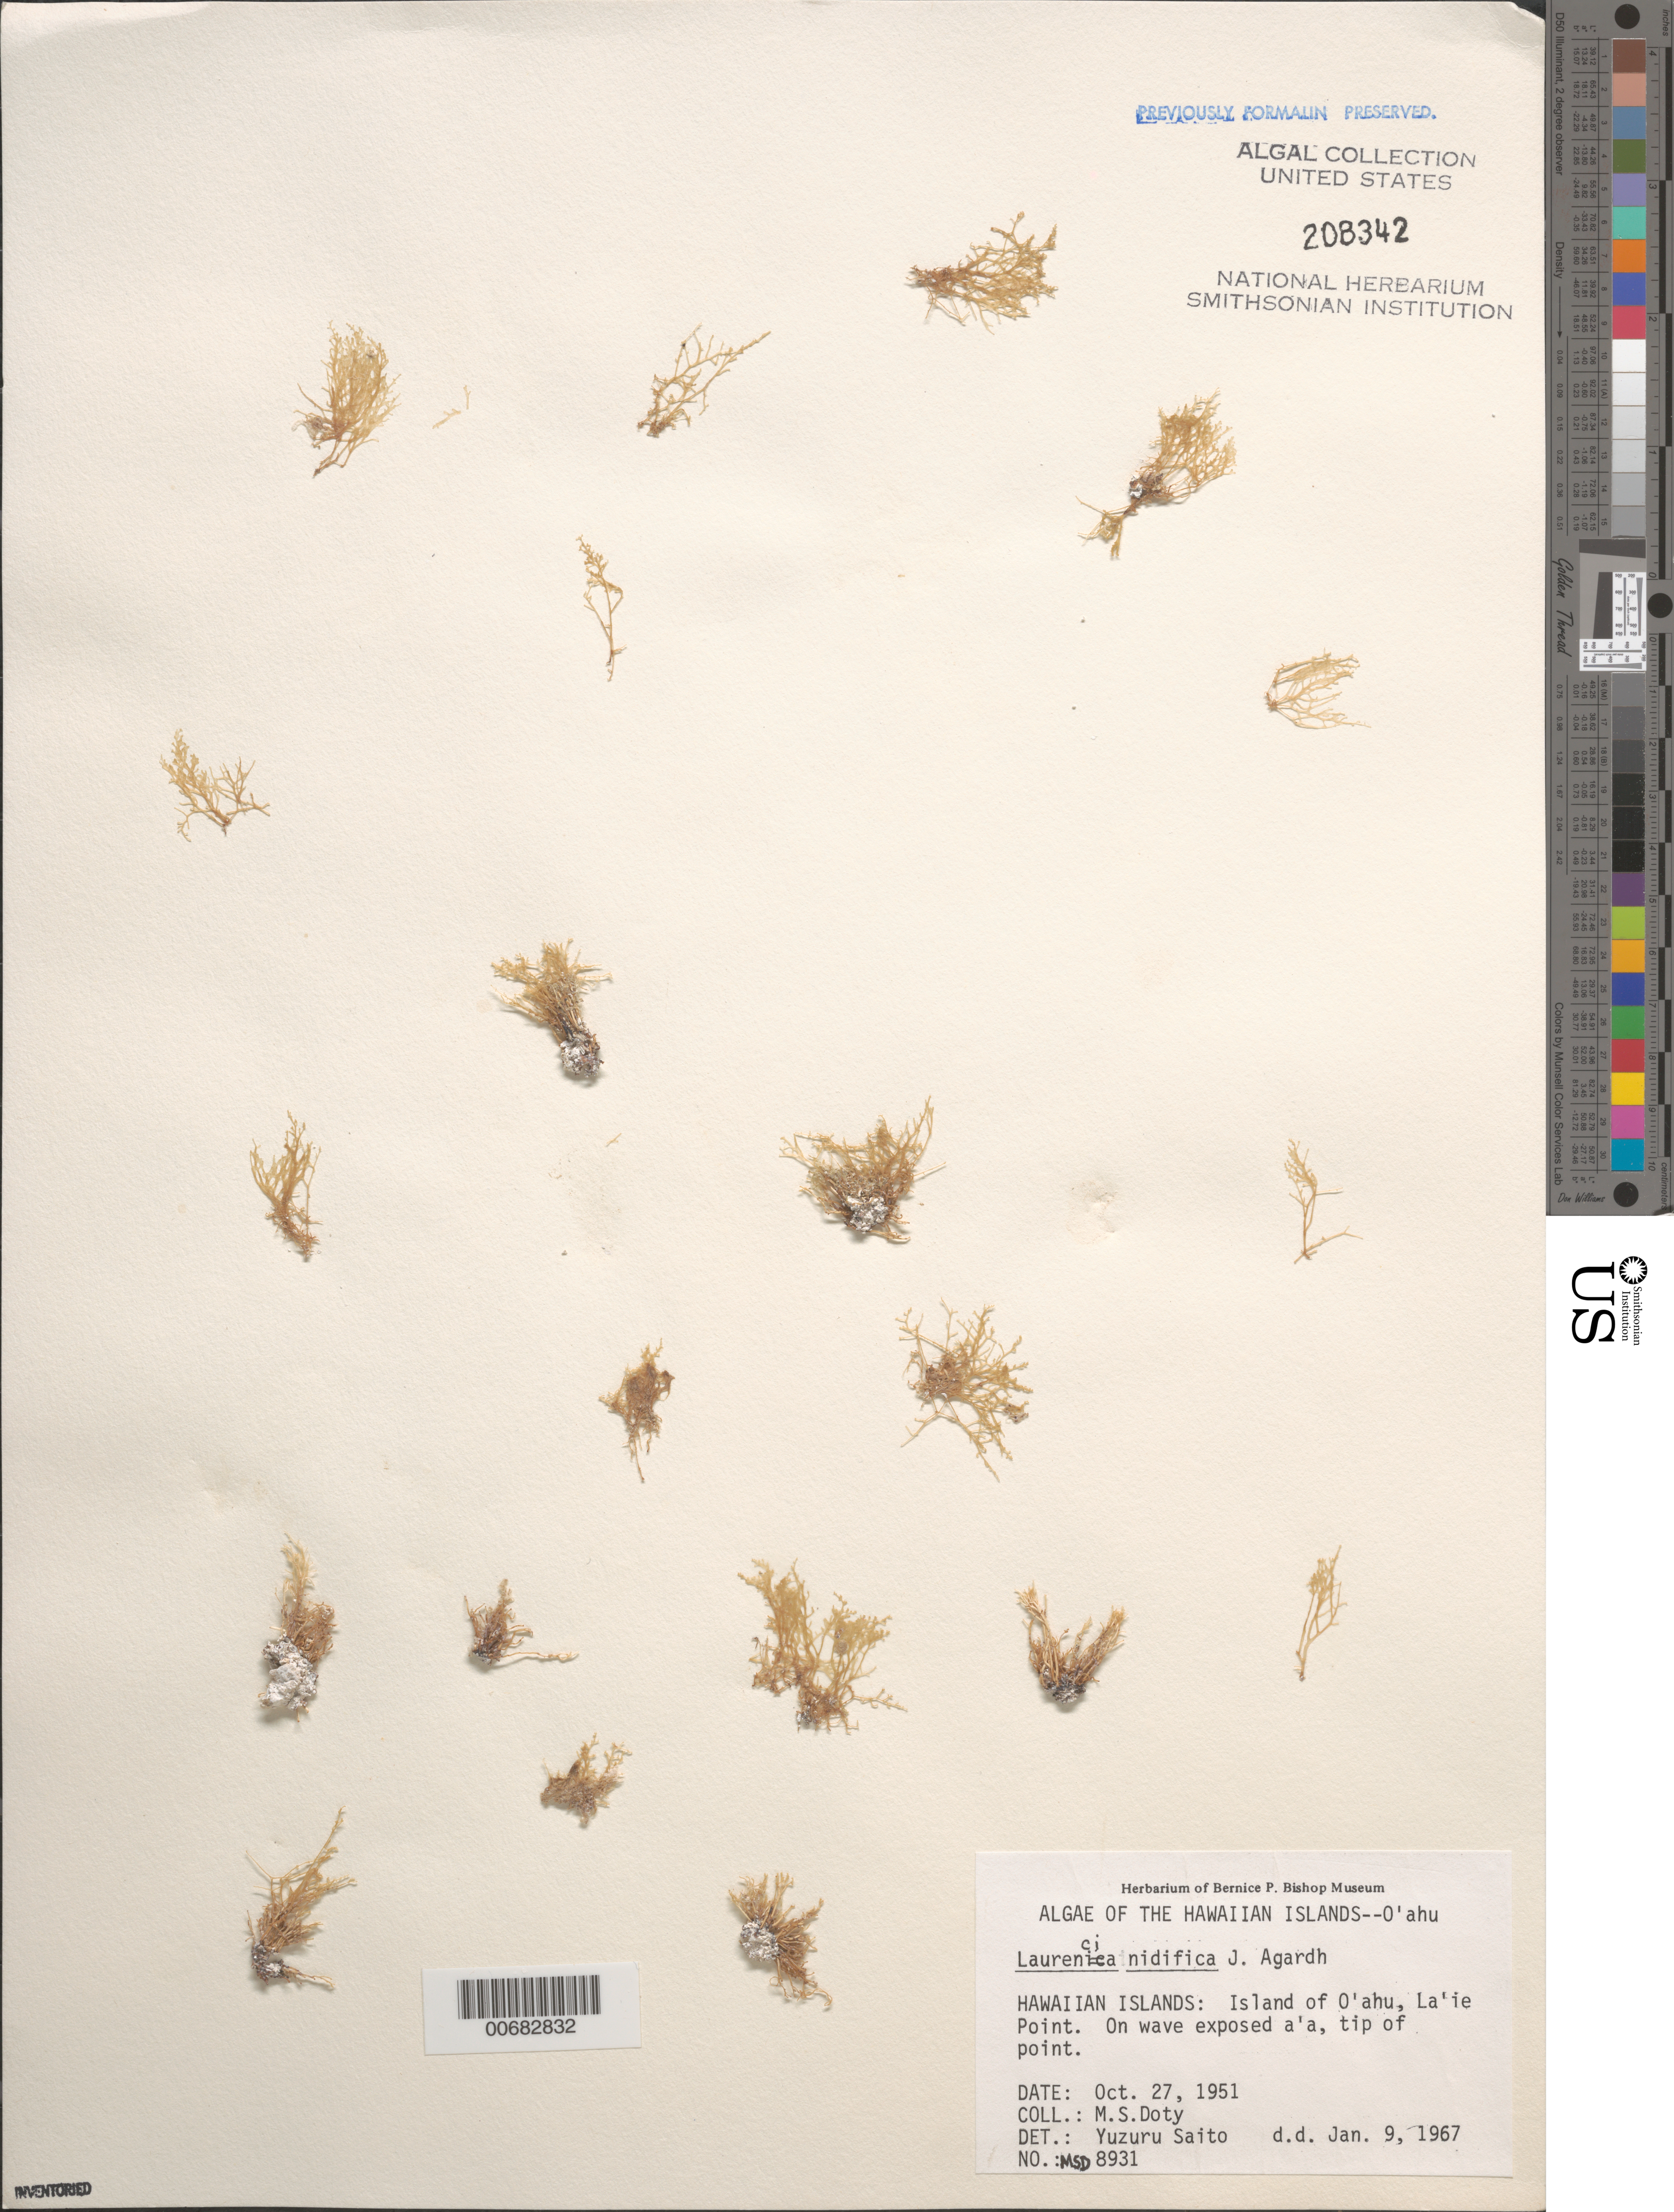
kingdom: Plantae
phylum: Rhodophyta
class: Florideophyceae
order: Ceramiales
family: Rhodomelaceae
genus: Laurencia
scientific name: Laurencia nidifica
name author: J. Agardh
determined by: Saito, Y.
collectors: M. S. Doty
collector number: MSD 8931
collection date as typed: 27 Oct 1951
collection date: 1951-10-27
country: United States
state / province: Hawaii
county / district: Honolulu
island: Oahu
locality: La'ie Point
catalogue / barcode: US 208342